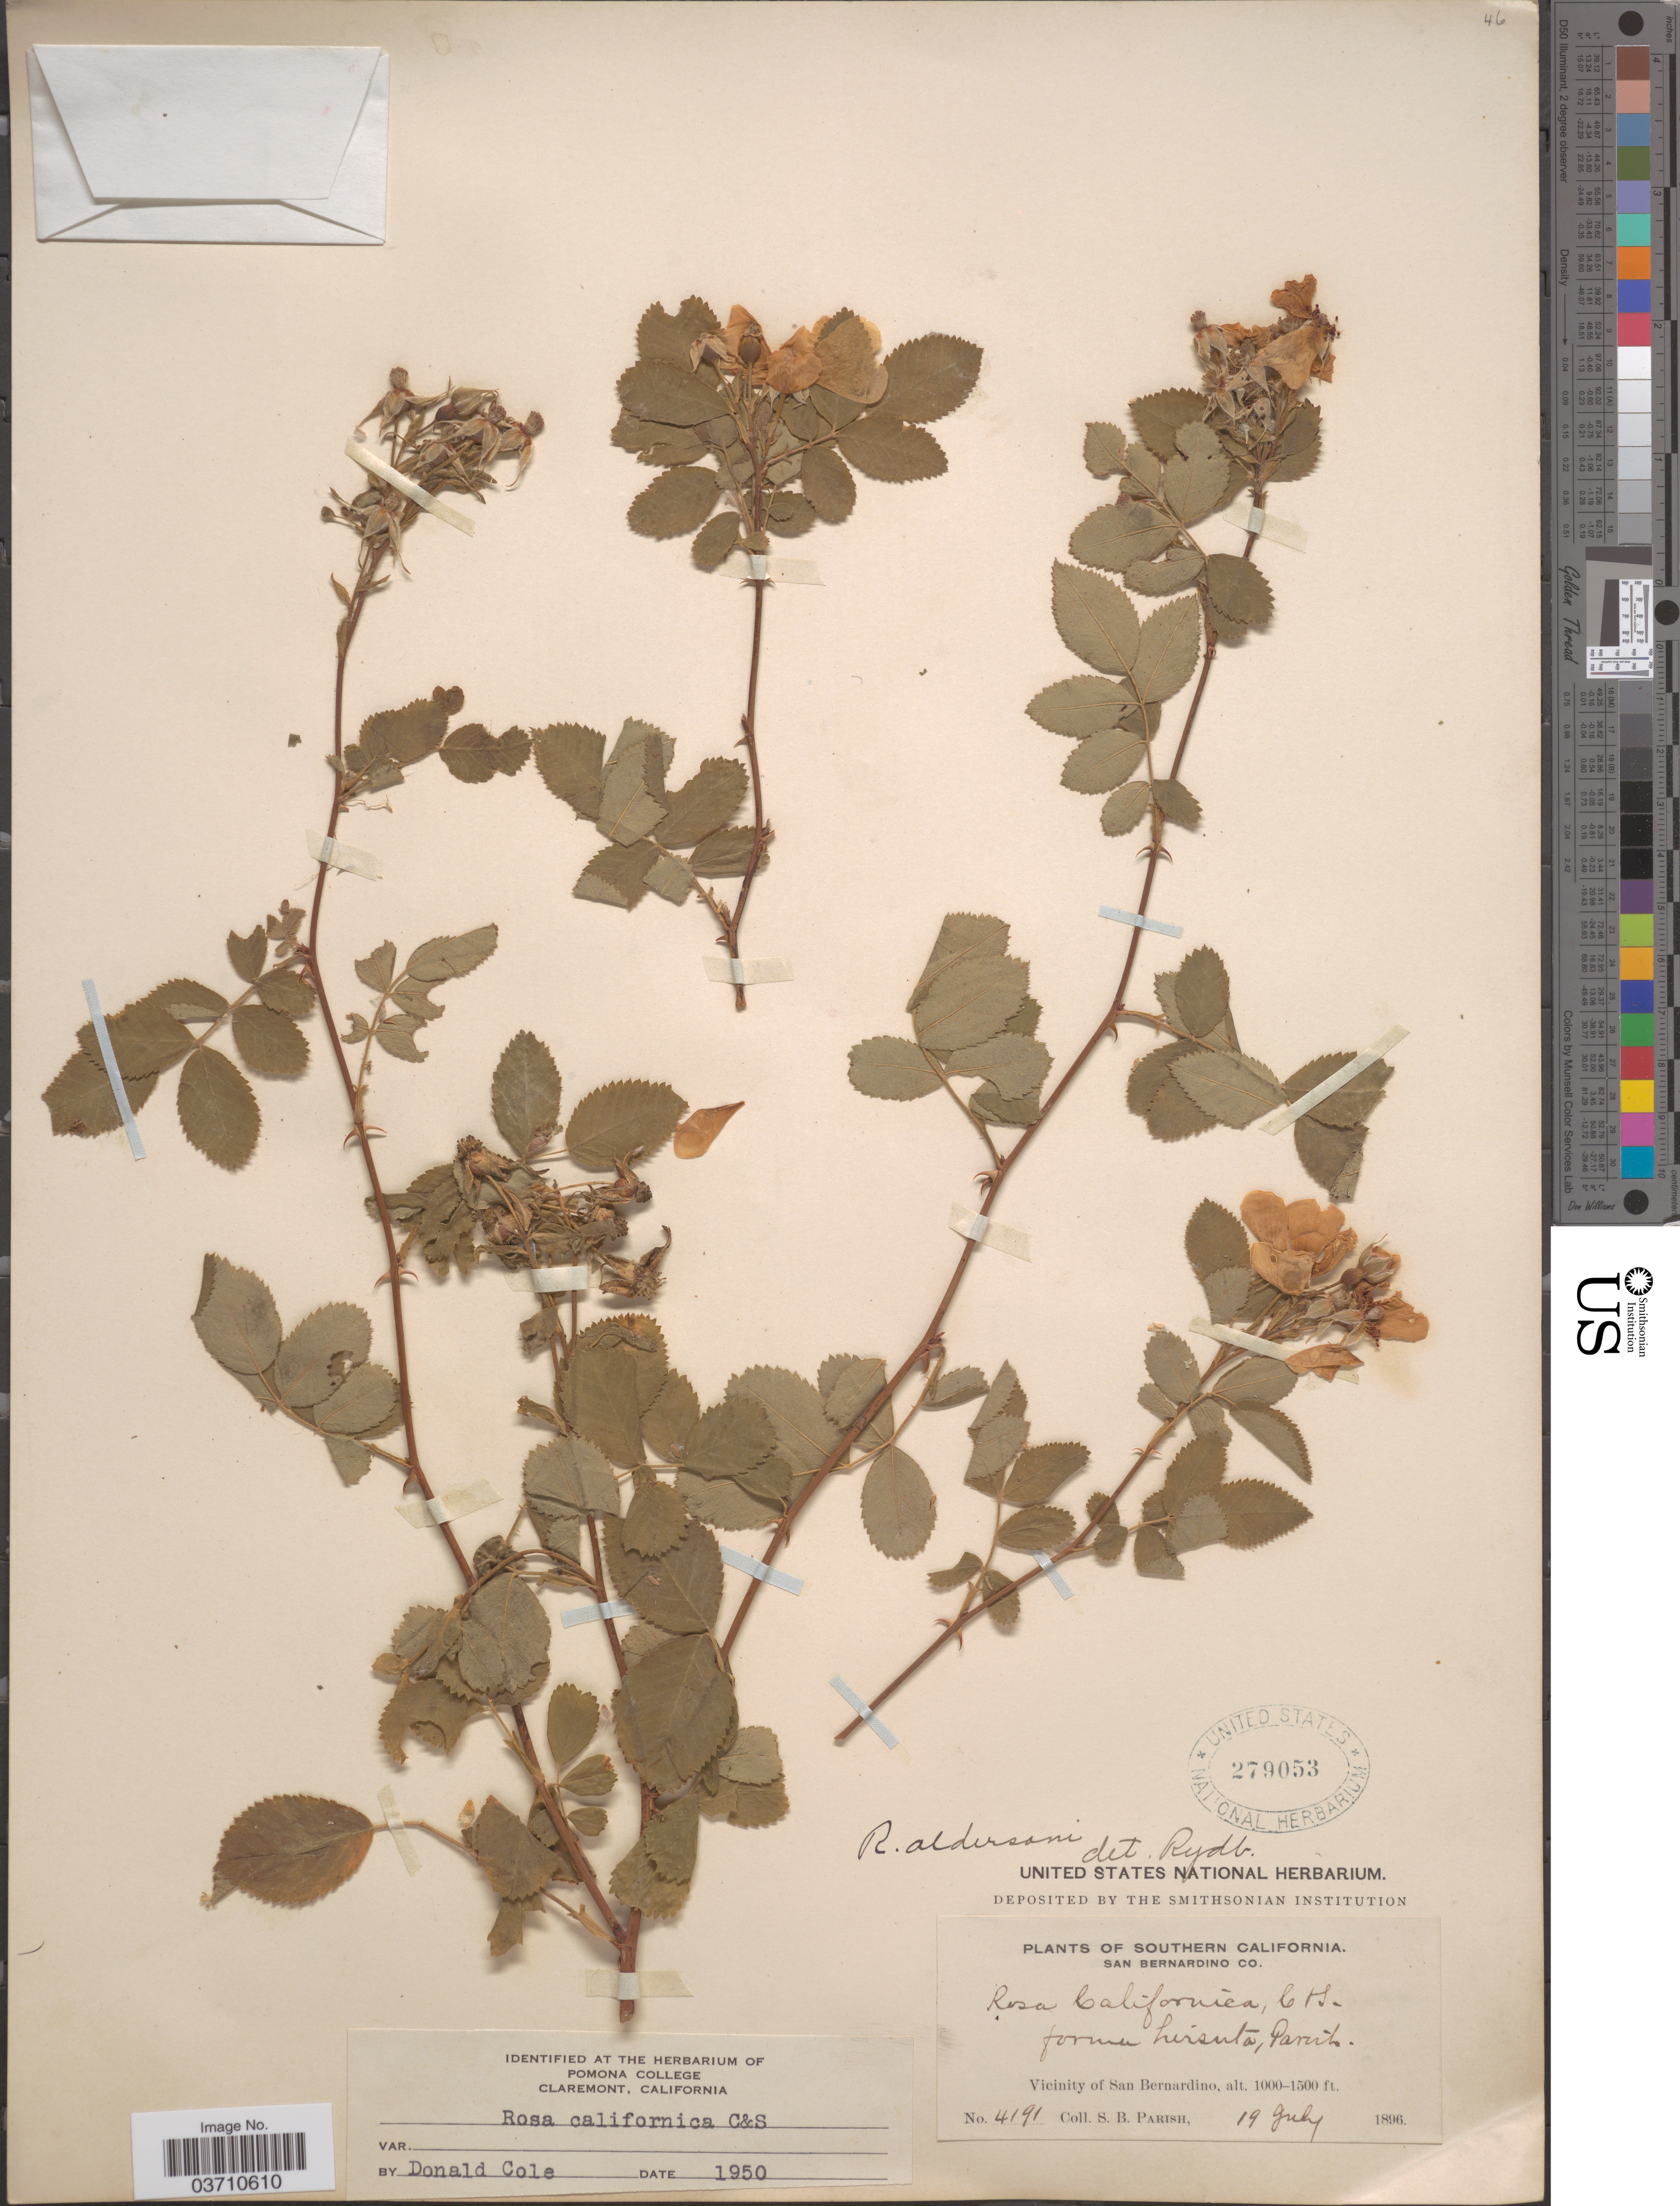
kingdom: Plantae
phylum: Tracheophyta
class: Magnoliopsida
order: Rosales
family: Rosaceae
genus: Rosa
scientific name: Rosa californica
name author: Cham. & Schltdl.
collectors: S. B. Parish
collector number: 4191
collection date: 1896-07-19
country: United States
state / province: California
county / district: San Bernardino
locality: Southern California. San Bernardino Co. Vicinity of San Bernardino.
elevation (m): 305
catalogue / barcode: US 279053